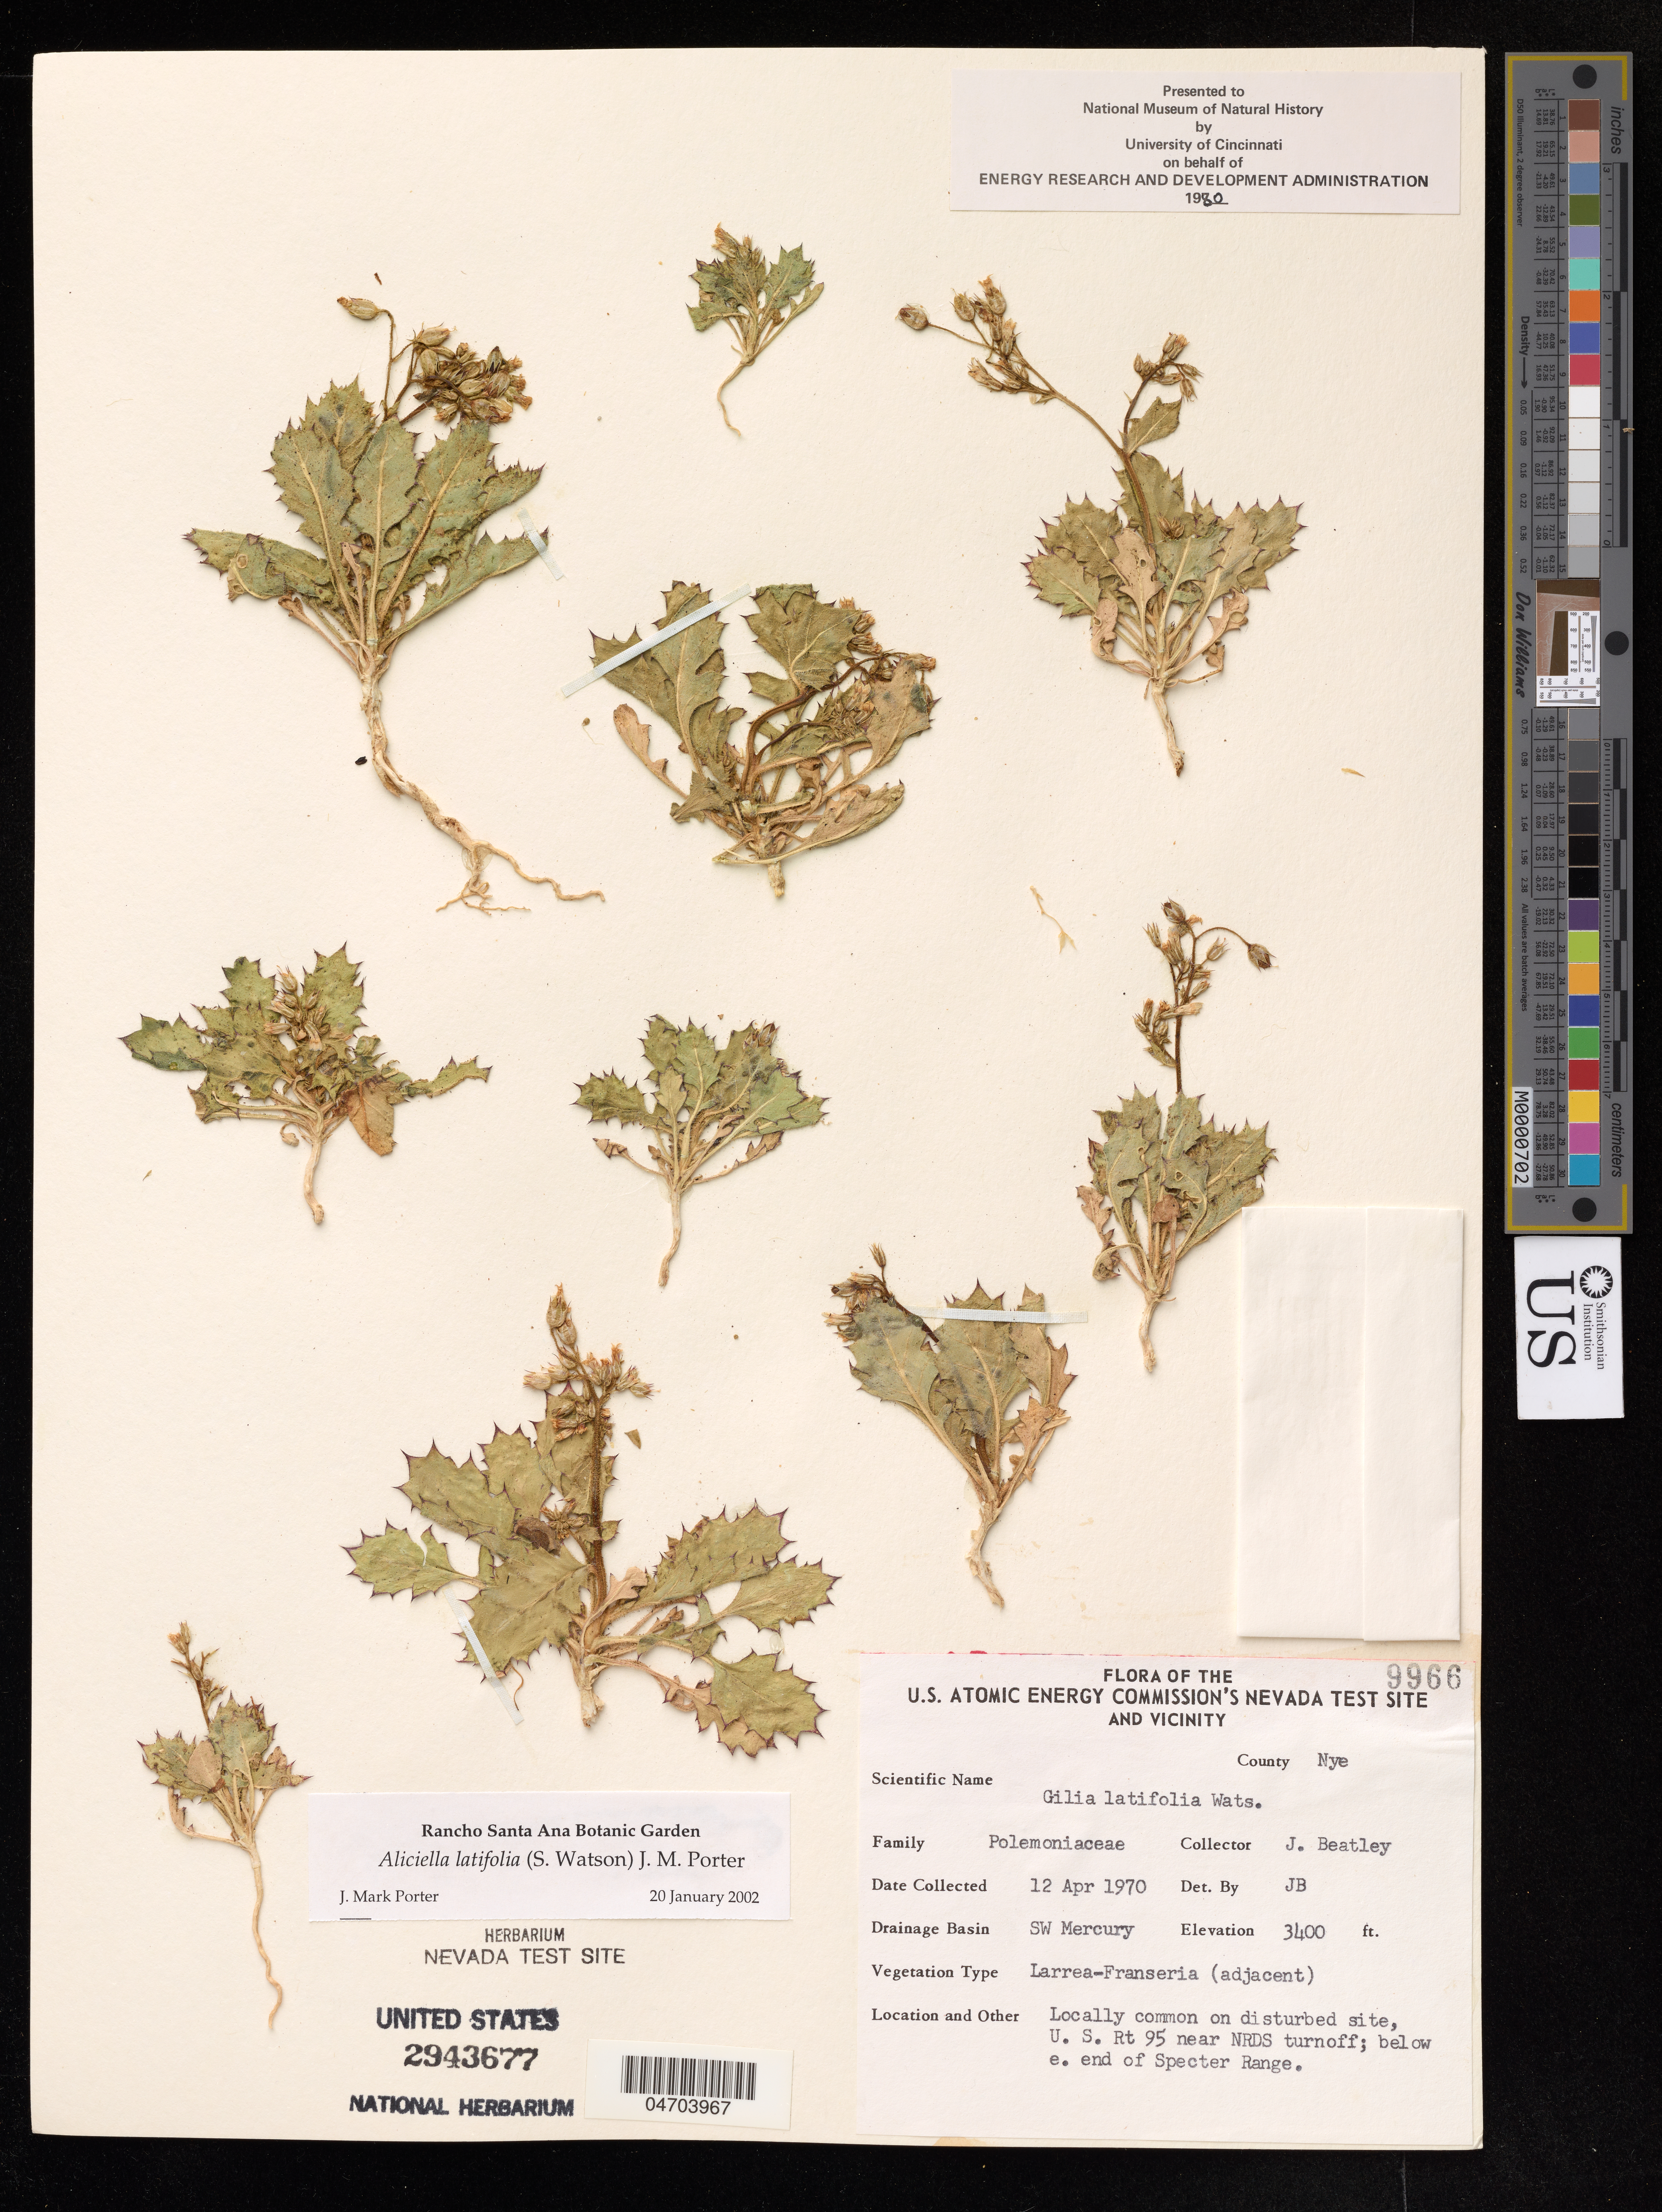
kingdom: Plantae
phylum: Tracheophyta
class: Magnoliopsida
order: Ericales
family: Polemoniaceae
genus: Aliciella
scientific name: Aliciella latifolia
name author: (S. Watson) J.M. Porter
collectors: J. Beatley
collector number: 9966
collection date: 1970-04-12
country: United States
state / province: Nevada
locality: The U. S. Atomic Energy Commission's Nevada Test Site and Vicinity. County Nye. Drainage Basin SW Mercury. Locally common on disturbed site, U. S. Rt 95 near NRDS turnoff; below e. end of Specter Range.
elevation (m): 1036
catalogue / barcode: US 2943677